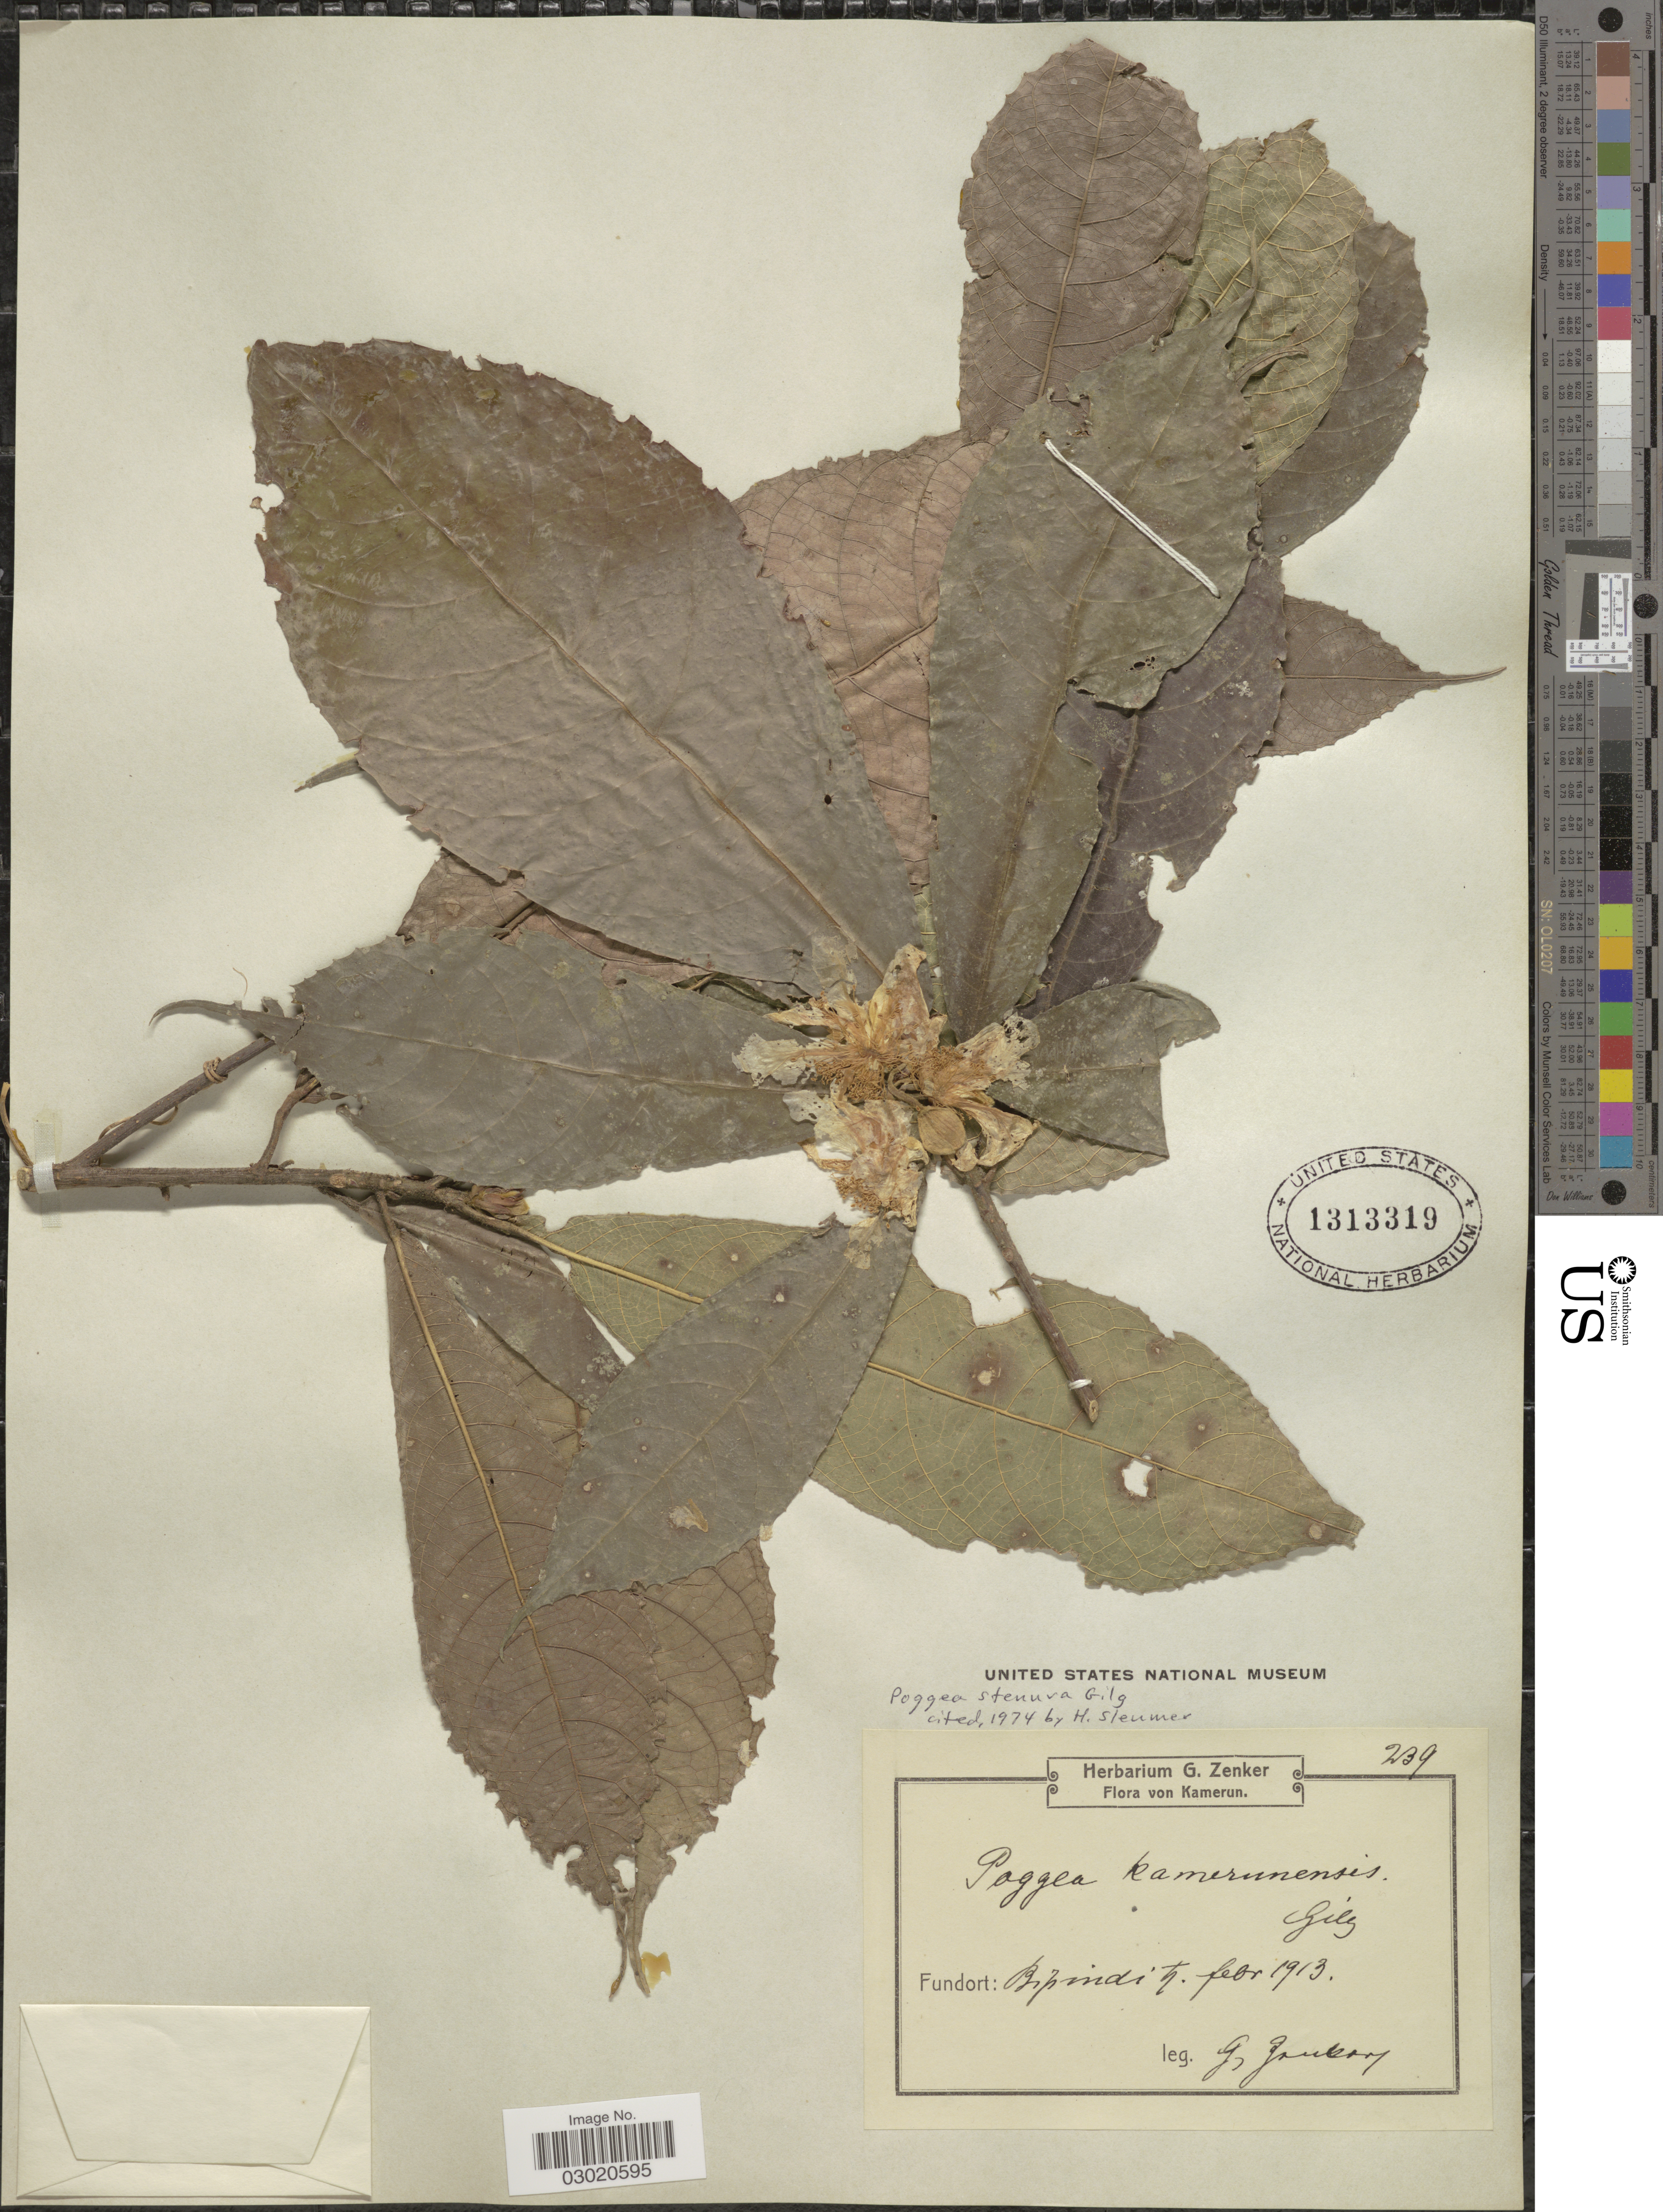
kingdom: Plantae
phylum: Tracheophyta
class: Magnoliopsida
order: Malpighiales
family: Achariaceae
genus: Poggea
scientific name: Poggea stenura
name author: Gilg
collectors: G. A. Zenker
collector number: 239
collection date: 1913-02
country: Cameroon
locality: Kamerun. Fundort: Bipindi.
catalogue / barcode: US 1313319